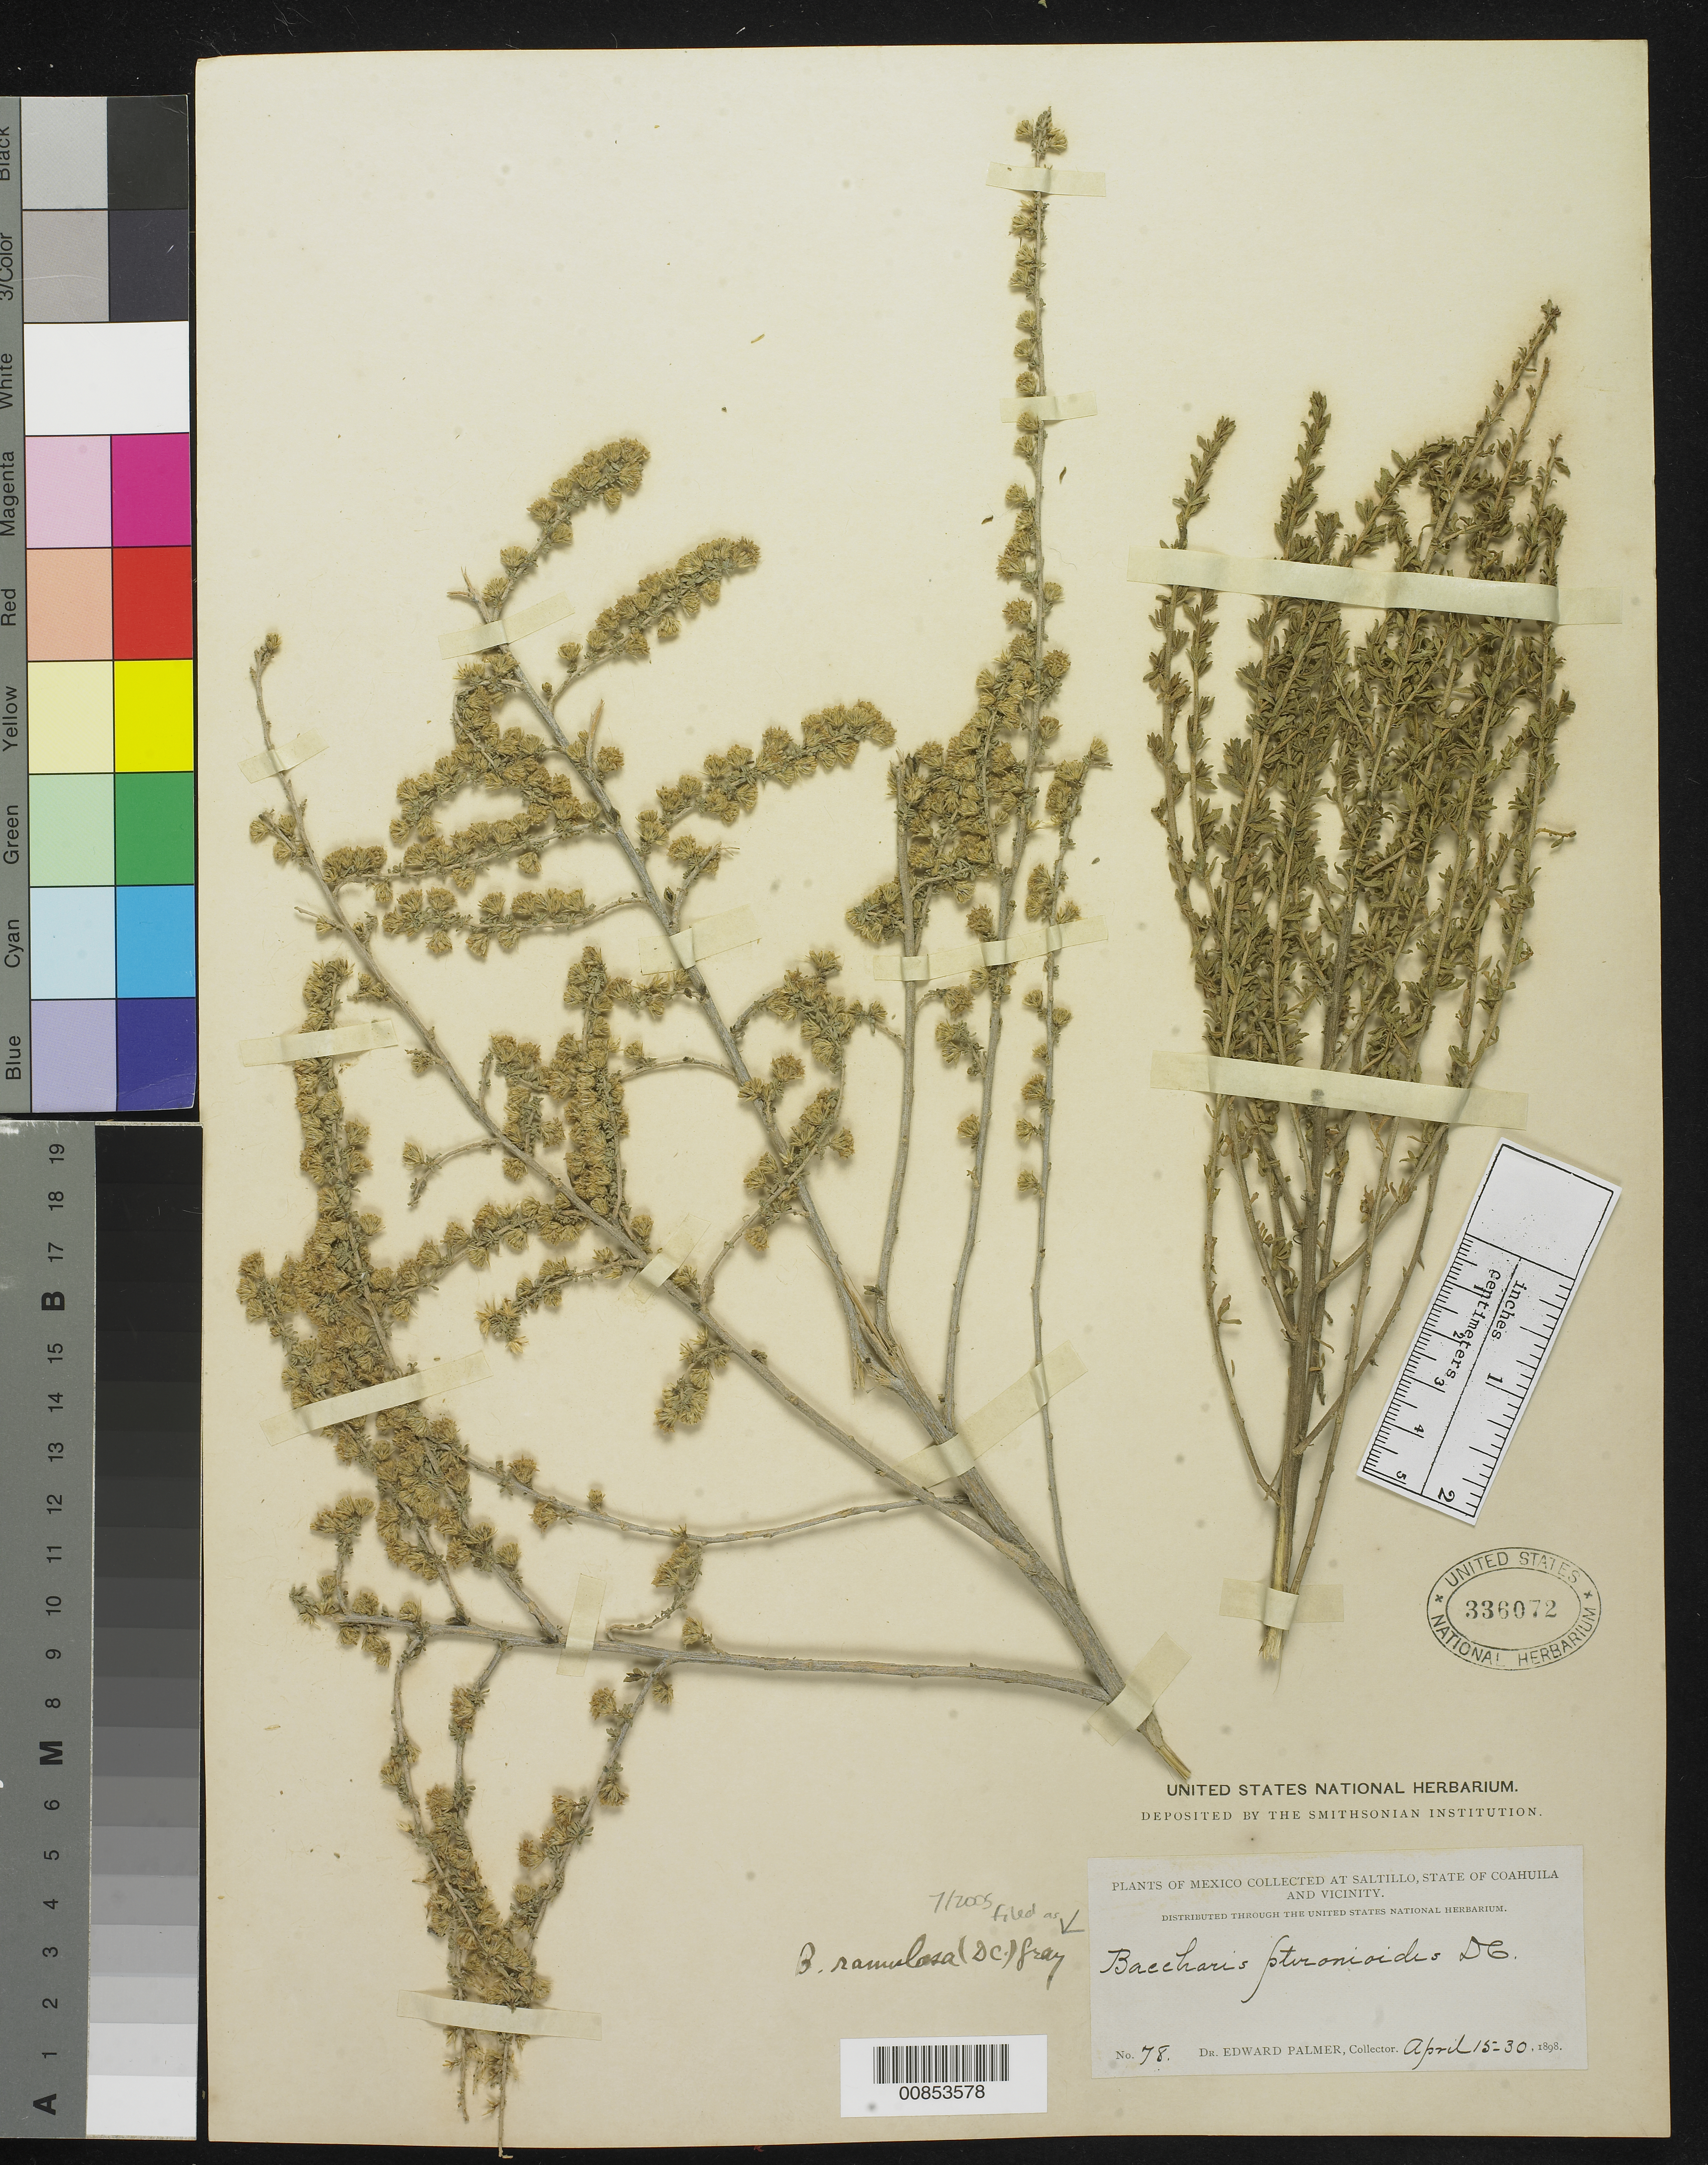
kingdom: Plantae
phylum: Tracheophyta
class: Magnoliopsida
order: Asterales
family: Asteraceae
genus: Baccharis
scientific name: Baccharis pteronioides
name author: DC.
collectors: E. Palmer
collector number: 78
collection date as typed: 15 Apr 1898 to 30 Apr 1898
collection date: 1898-04-15/1898-04-30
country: Mexico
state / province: Coahuila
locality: Saltillo, Coahuila and vicinity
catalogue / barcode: US 336072